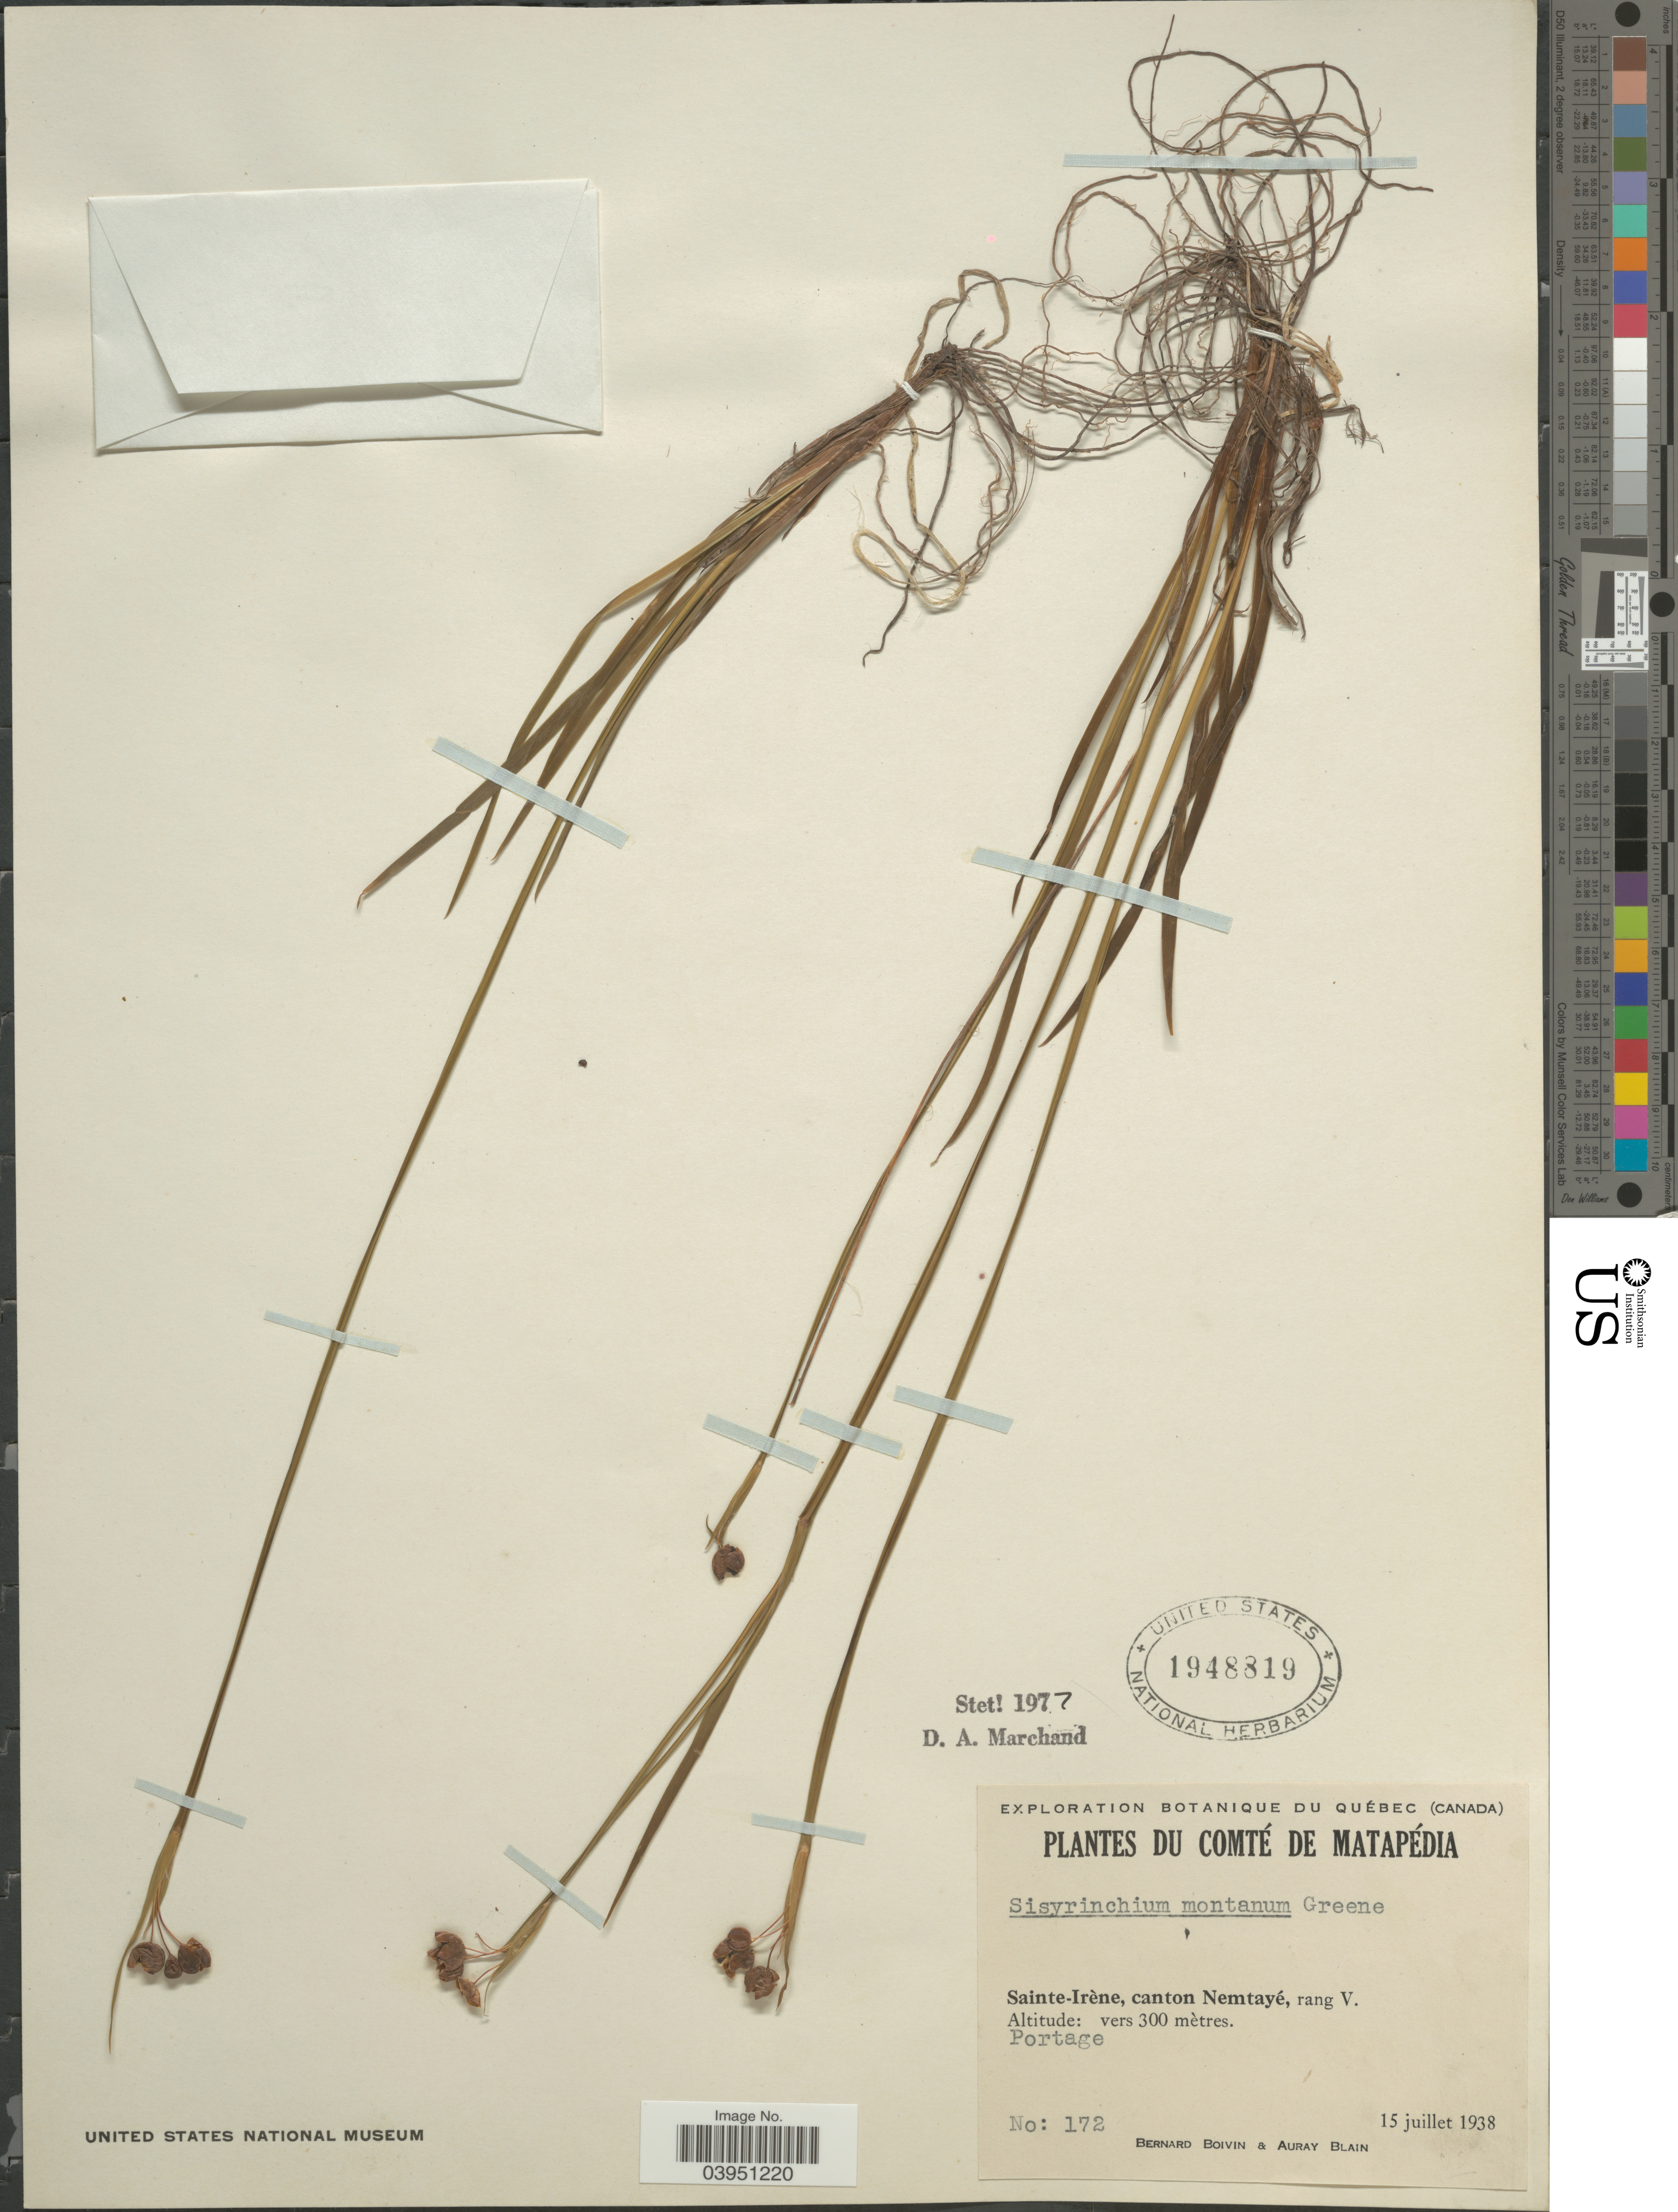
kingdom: Plantae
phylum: Tracheophyta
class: Liliopsida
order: Asparagales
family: Iridaceae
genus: Sisyrinchium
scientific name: Sisyrinchium montanum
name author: Greene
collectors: J. R. B. Boivin & A. Blain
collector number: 172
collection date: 1938-07-15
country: Canada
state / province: Quebec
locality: Comté de Matapédia. Sainte-Irène, canton Nemtayé, rang V. Portage.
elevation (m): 300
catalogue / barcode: US 1948819